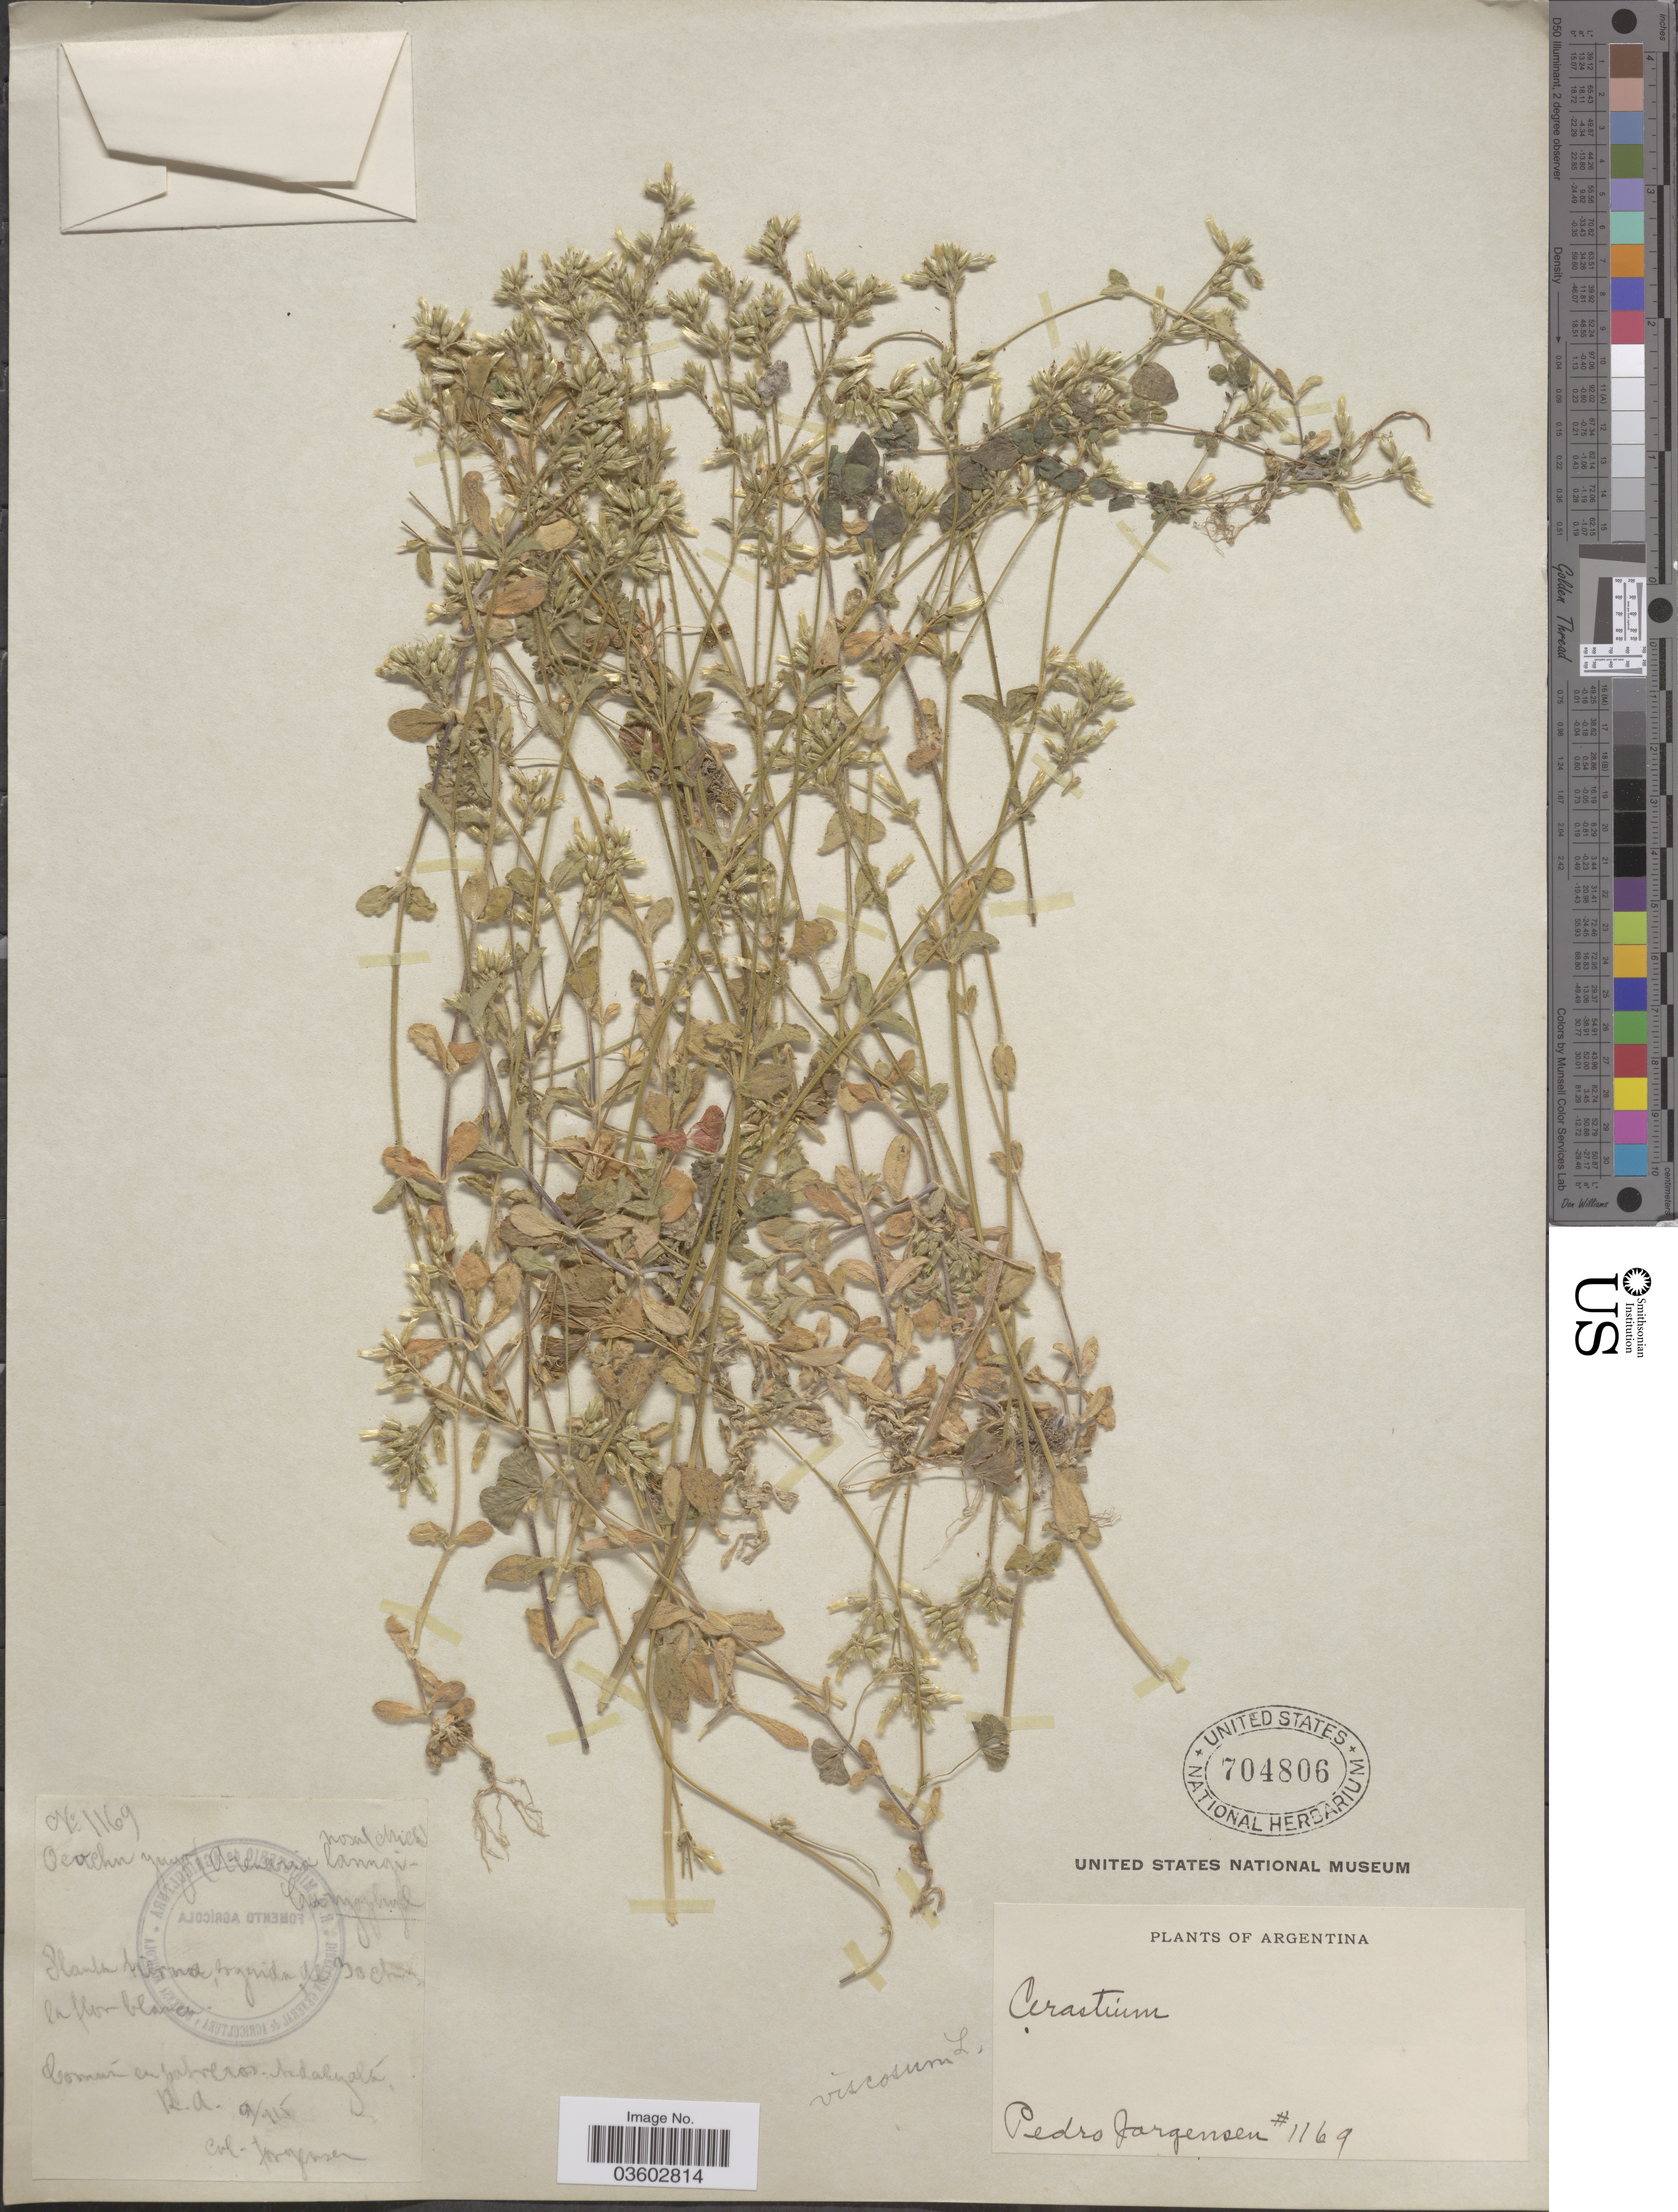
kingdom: Plantae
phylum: Tracheophyta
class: Magnoliopsida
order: Caryophyllales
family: Caryophyllaceae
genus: Cerastium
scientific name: Cerastium viscosum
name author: L.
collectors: P. Jörgensen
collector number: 1169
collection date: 1915-09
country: Argentina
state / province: Catamarca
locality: Común en patreros Andalgalá, R. A.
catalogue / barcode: US 704806